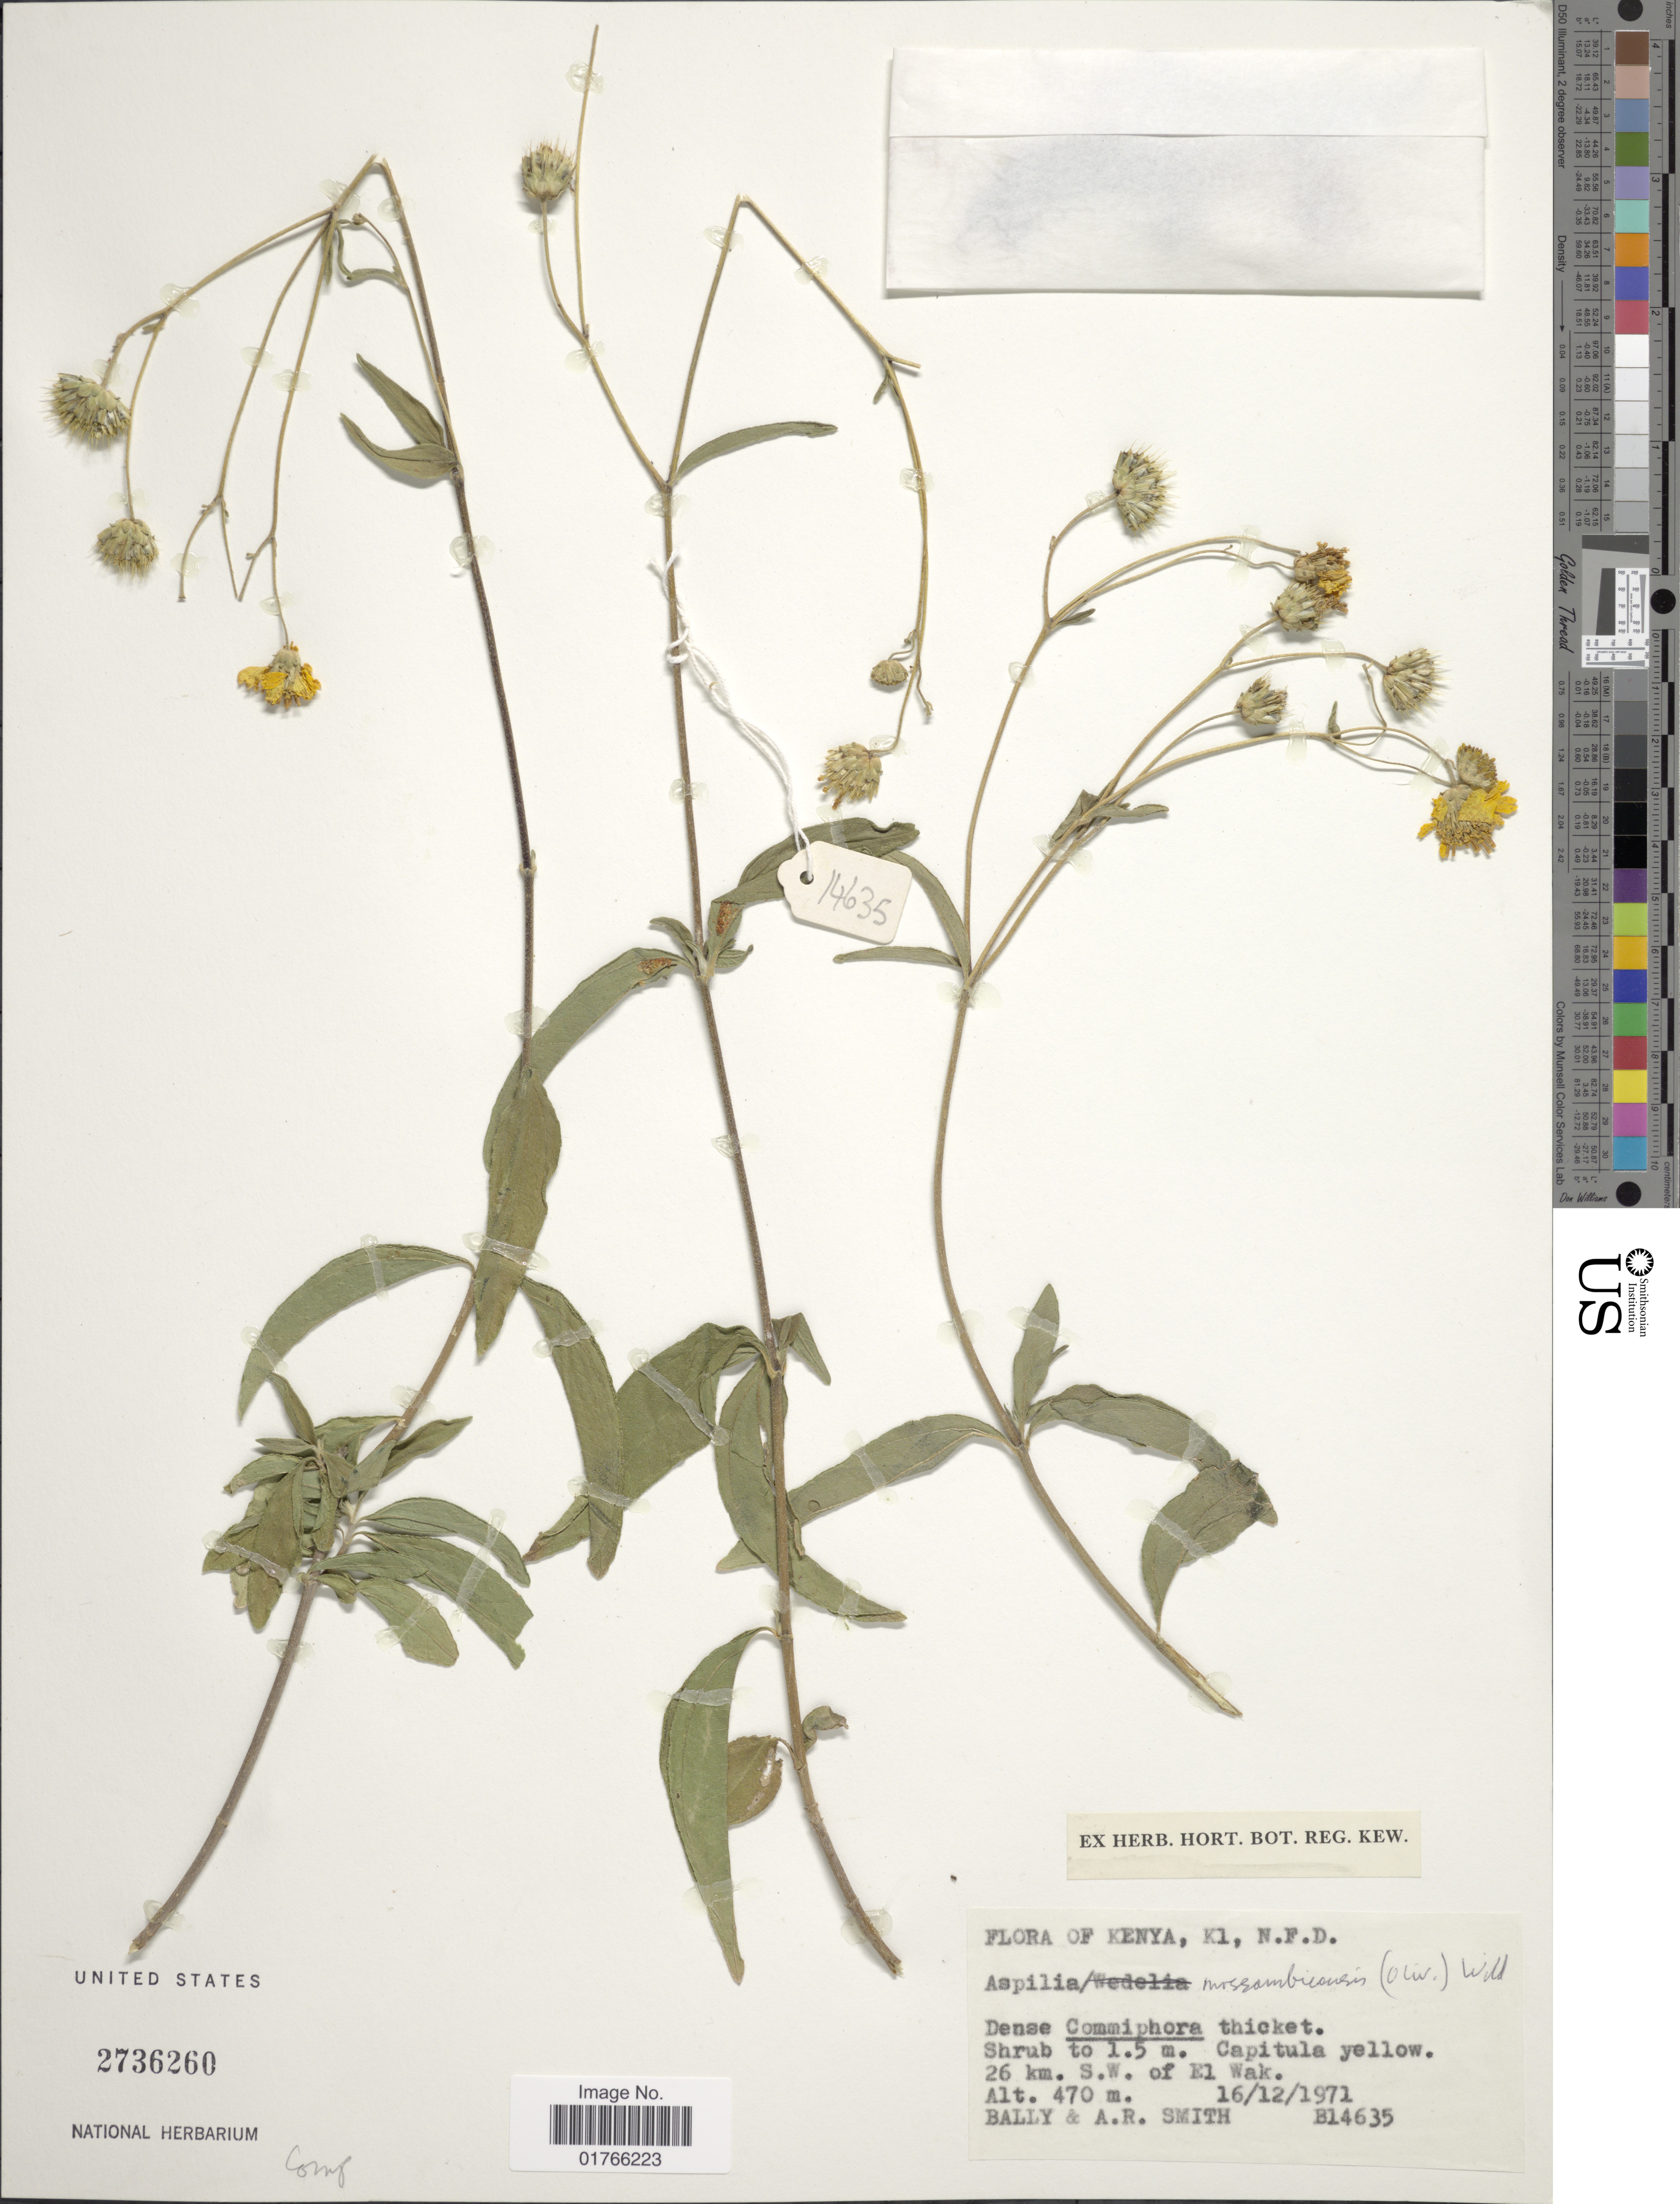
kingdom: Plantae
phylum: Tracheophyta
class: Magnoliopsida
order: Asterales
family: Asteraceae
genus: Aspilia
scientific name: Aspilia mossambicensis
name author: (Oliv.) Wild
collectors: -. Bally & A. R. Smith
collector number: B14635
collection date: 1971-12-16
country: Kenya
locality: K1, N. F. D., 26 km S. W. of El Wak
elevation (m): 470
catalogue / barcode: US 2736260